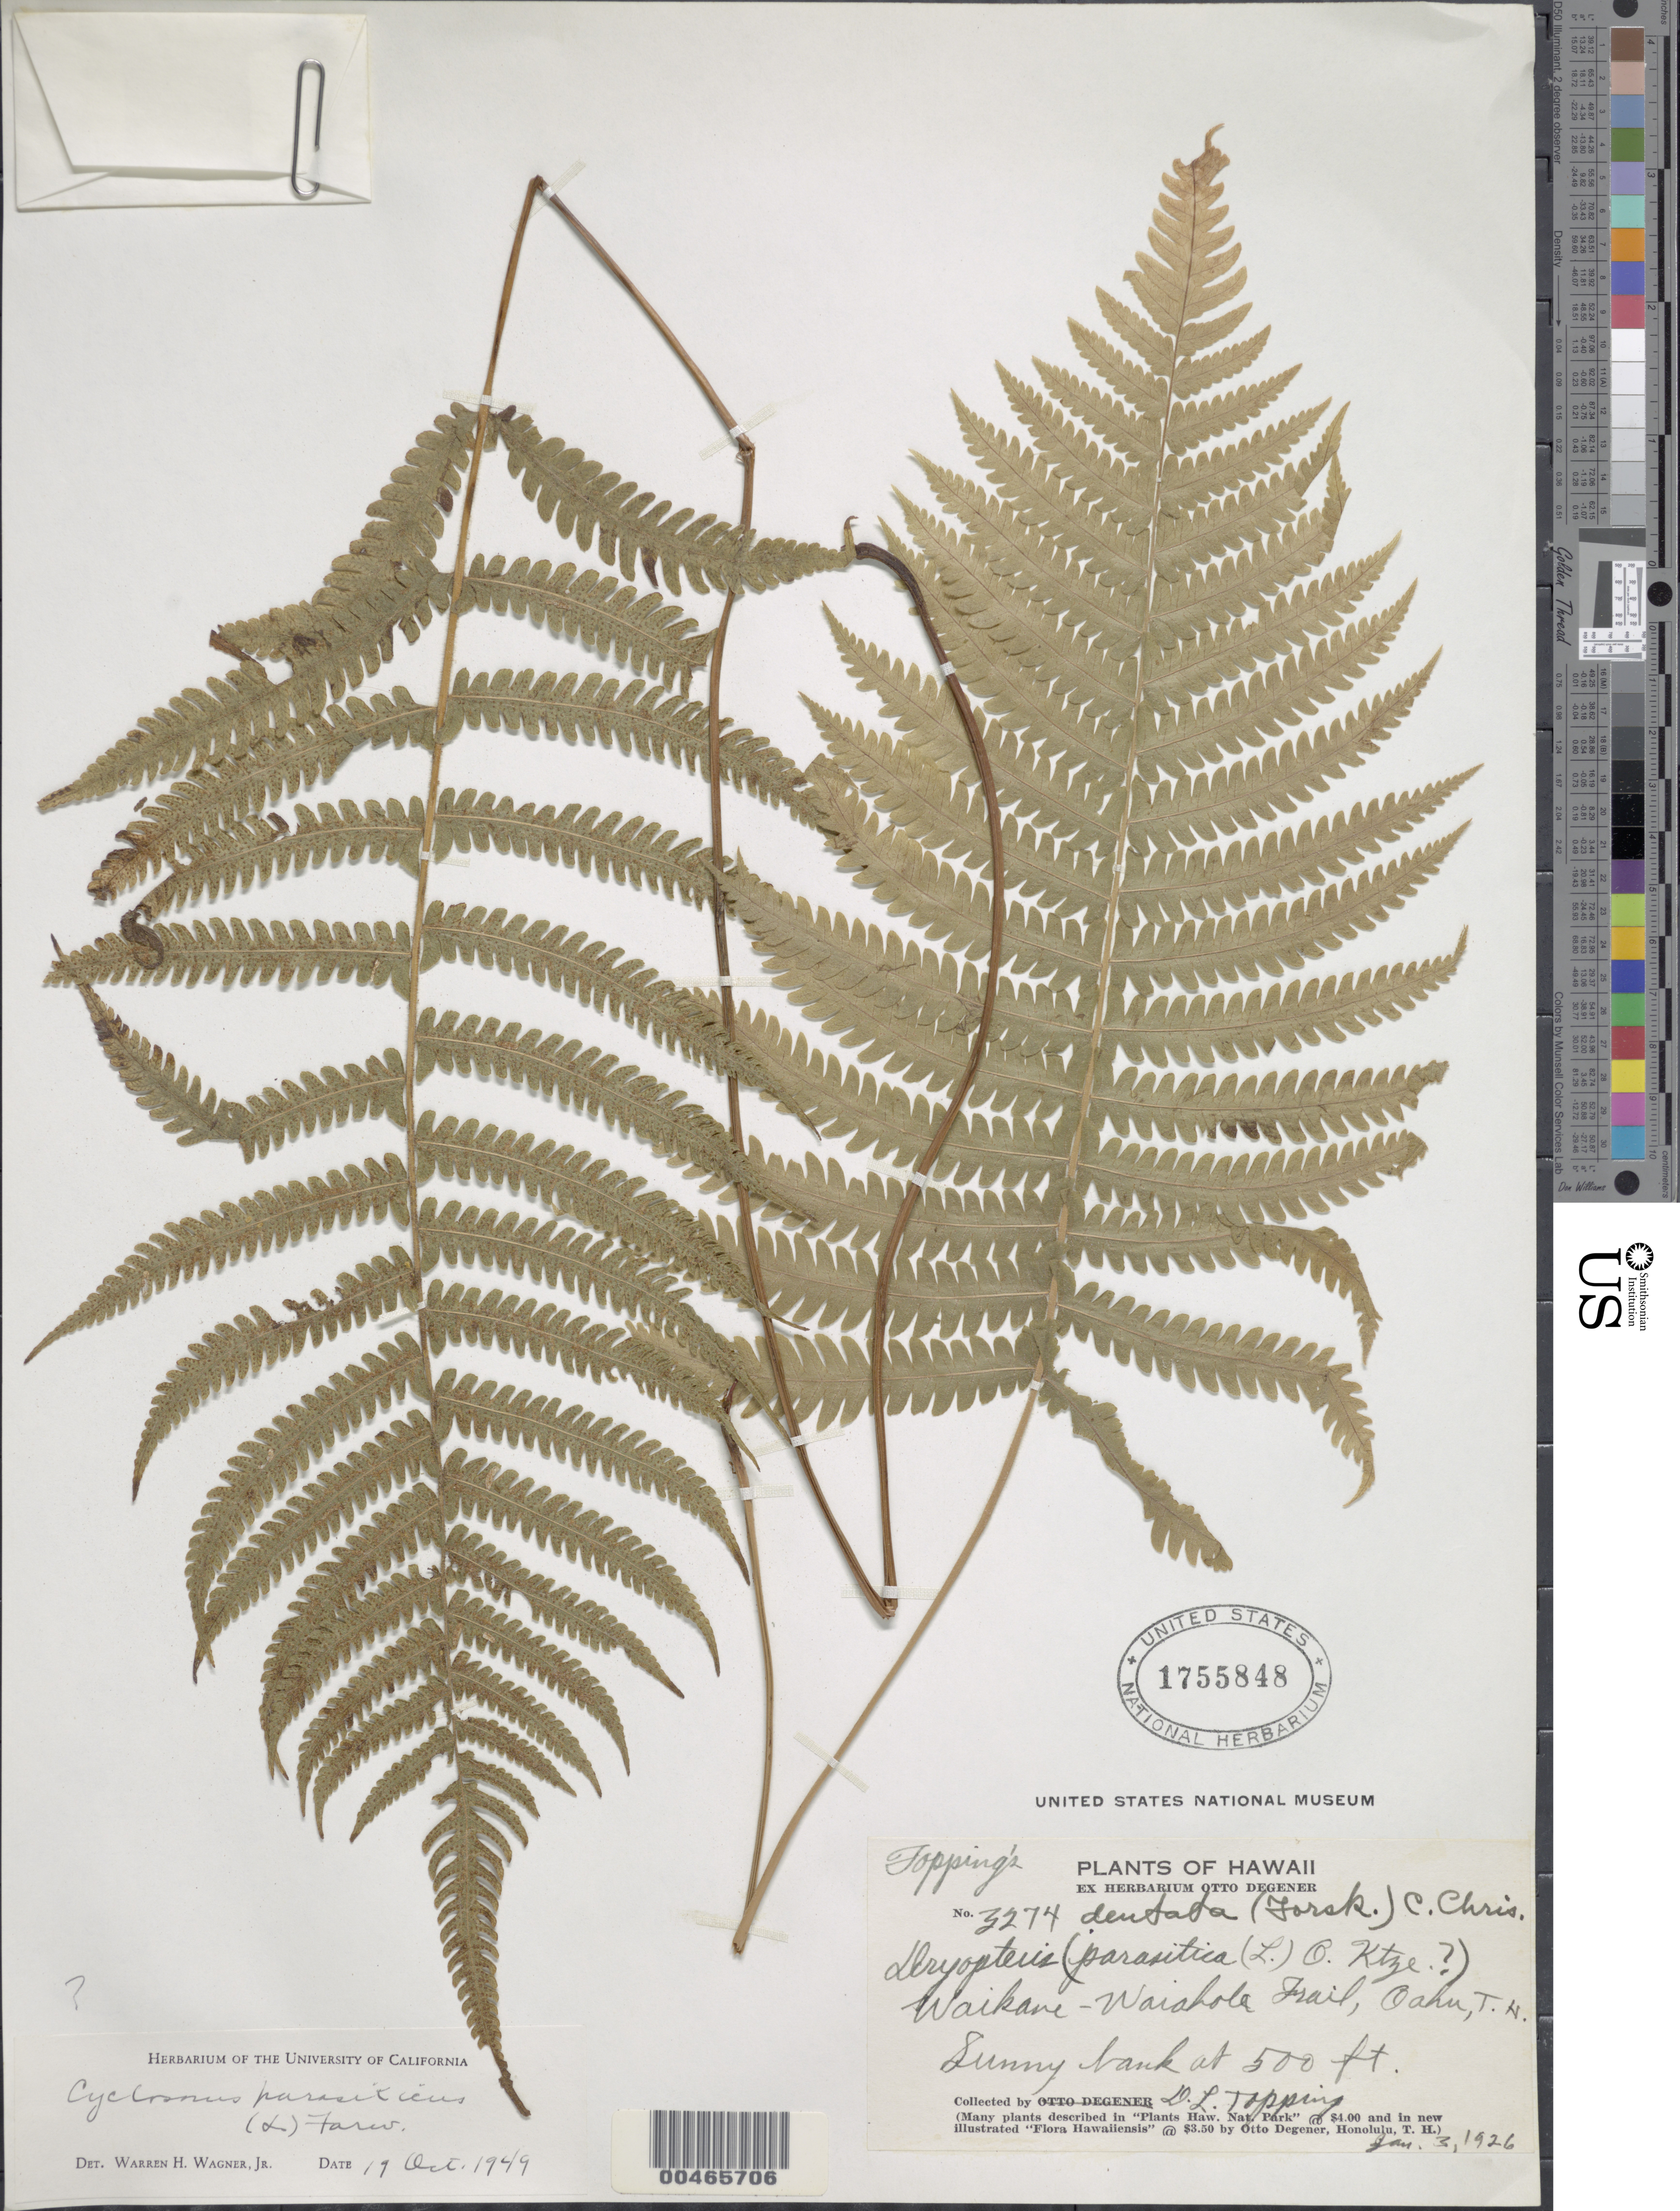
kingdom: Plantae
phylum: Tracheophyta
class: Polypodiopsida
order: Polypodiales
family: Thelypteridaceae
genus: Christella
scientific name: Christella parasitica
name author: (L.) H. Lév.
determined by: Wagner, W. L., (BOT), Smithsonian Institution - National Museum of Natural History (UNITED STATES)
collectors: D. L. Topping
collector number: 3274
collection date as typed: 3 Jan 1926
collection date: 1926-01-03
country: United States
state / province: Hawaii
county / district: Honolulu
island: Oahu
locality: Waikane-Waiahole Trail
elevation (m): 152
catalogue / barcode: US 1755848